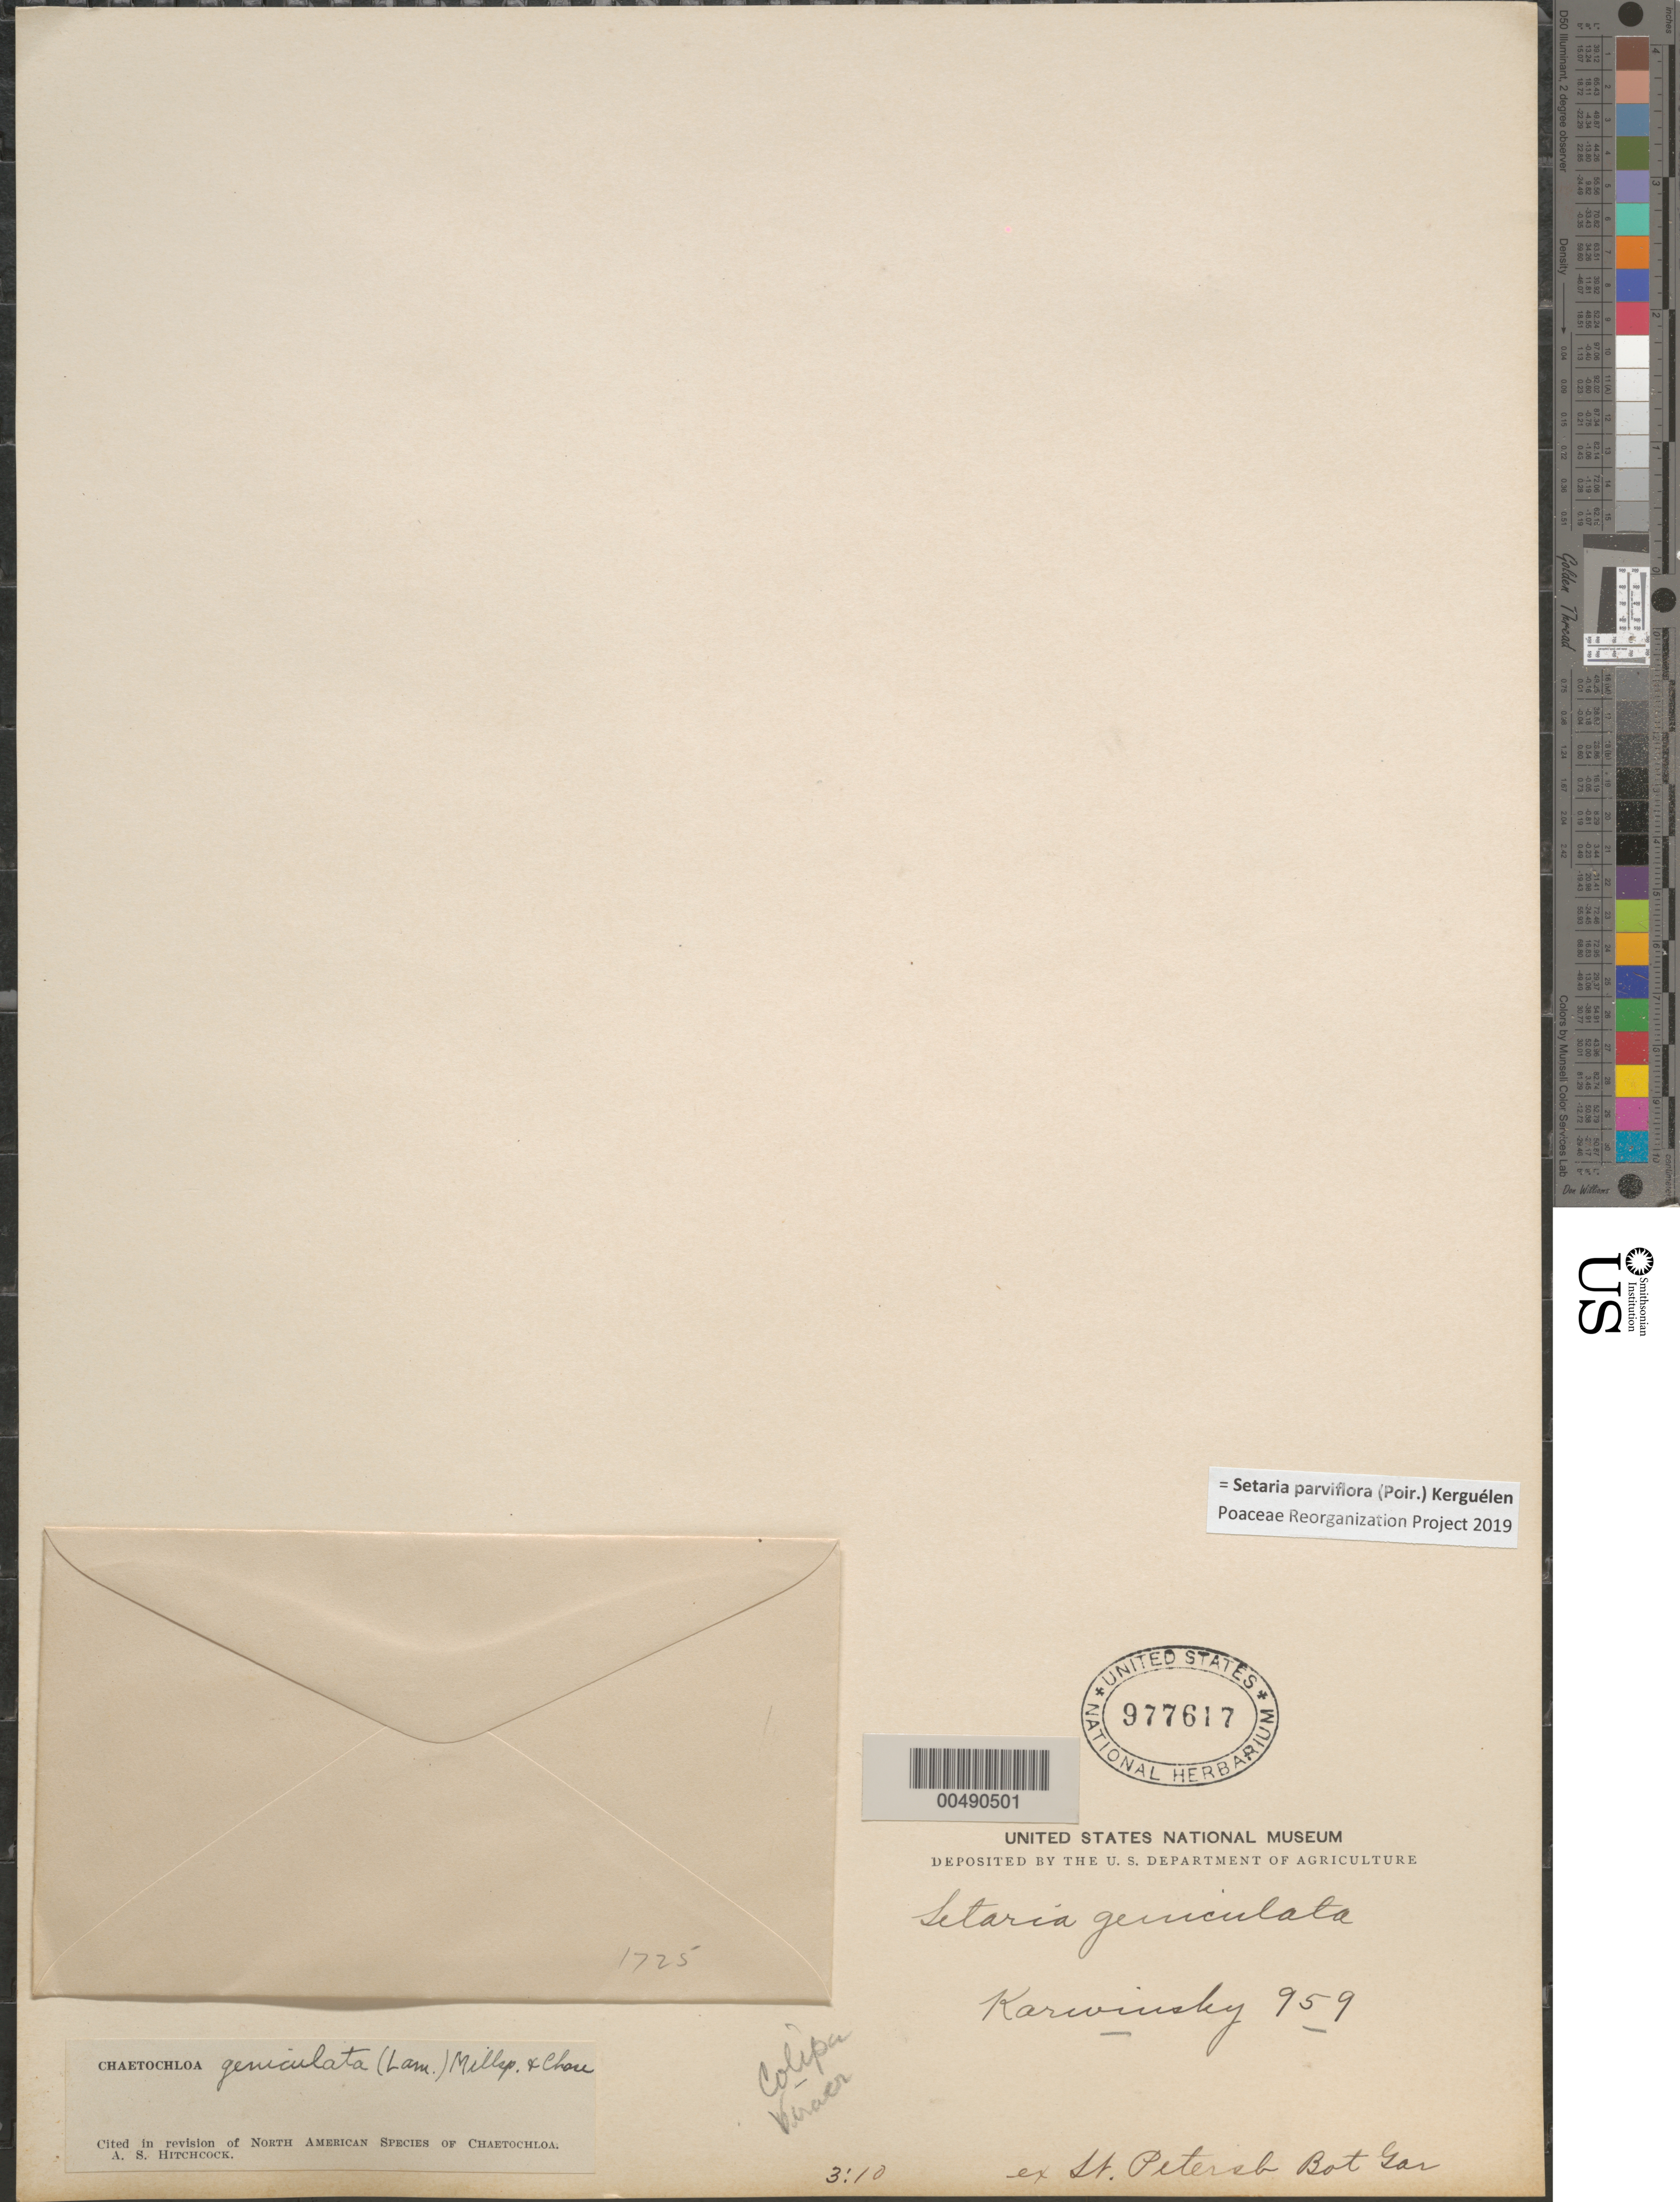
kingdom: Plantae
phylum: Tracheophyta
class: Liliopsida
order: Poales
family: Poaceae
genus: Setaria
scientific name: Setaria parviflora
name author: (Poir.) Kerguélen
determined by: Poaceae Reorganization Project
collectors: W. F. Karwinski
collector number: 959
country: Mexico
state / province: Veracruz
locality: Colipa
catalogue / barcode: US 977617